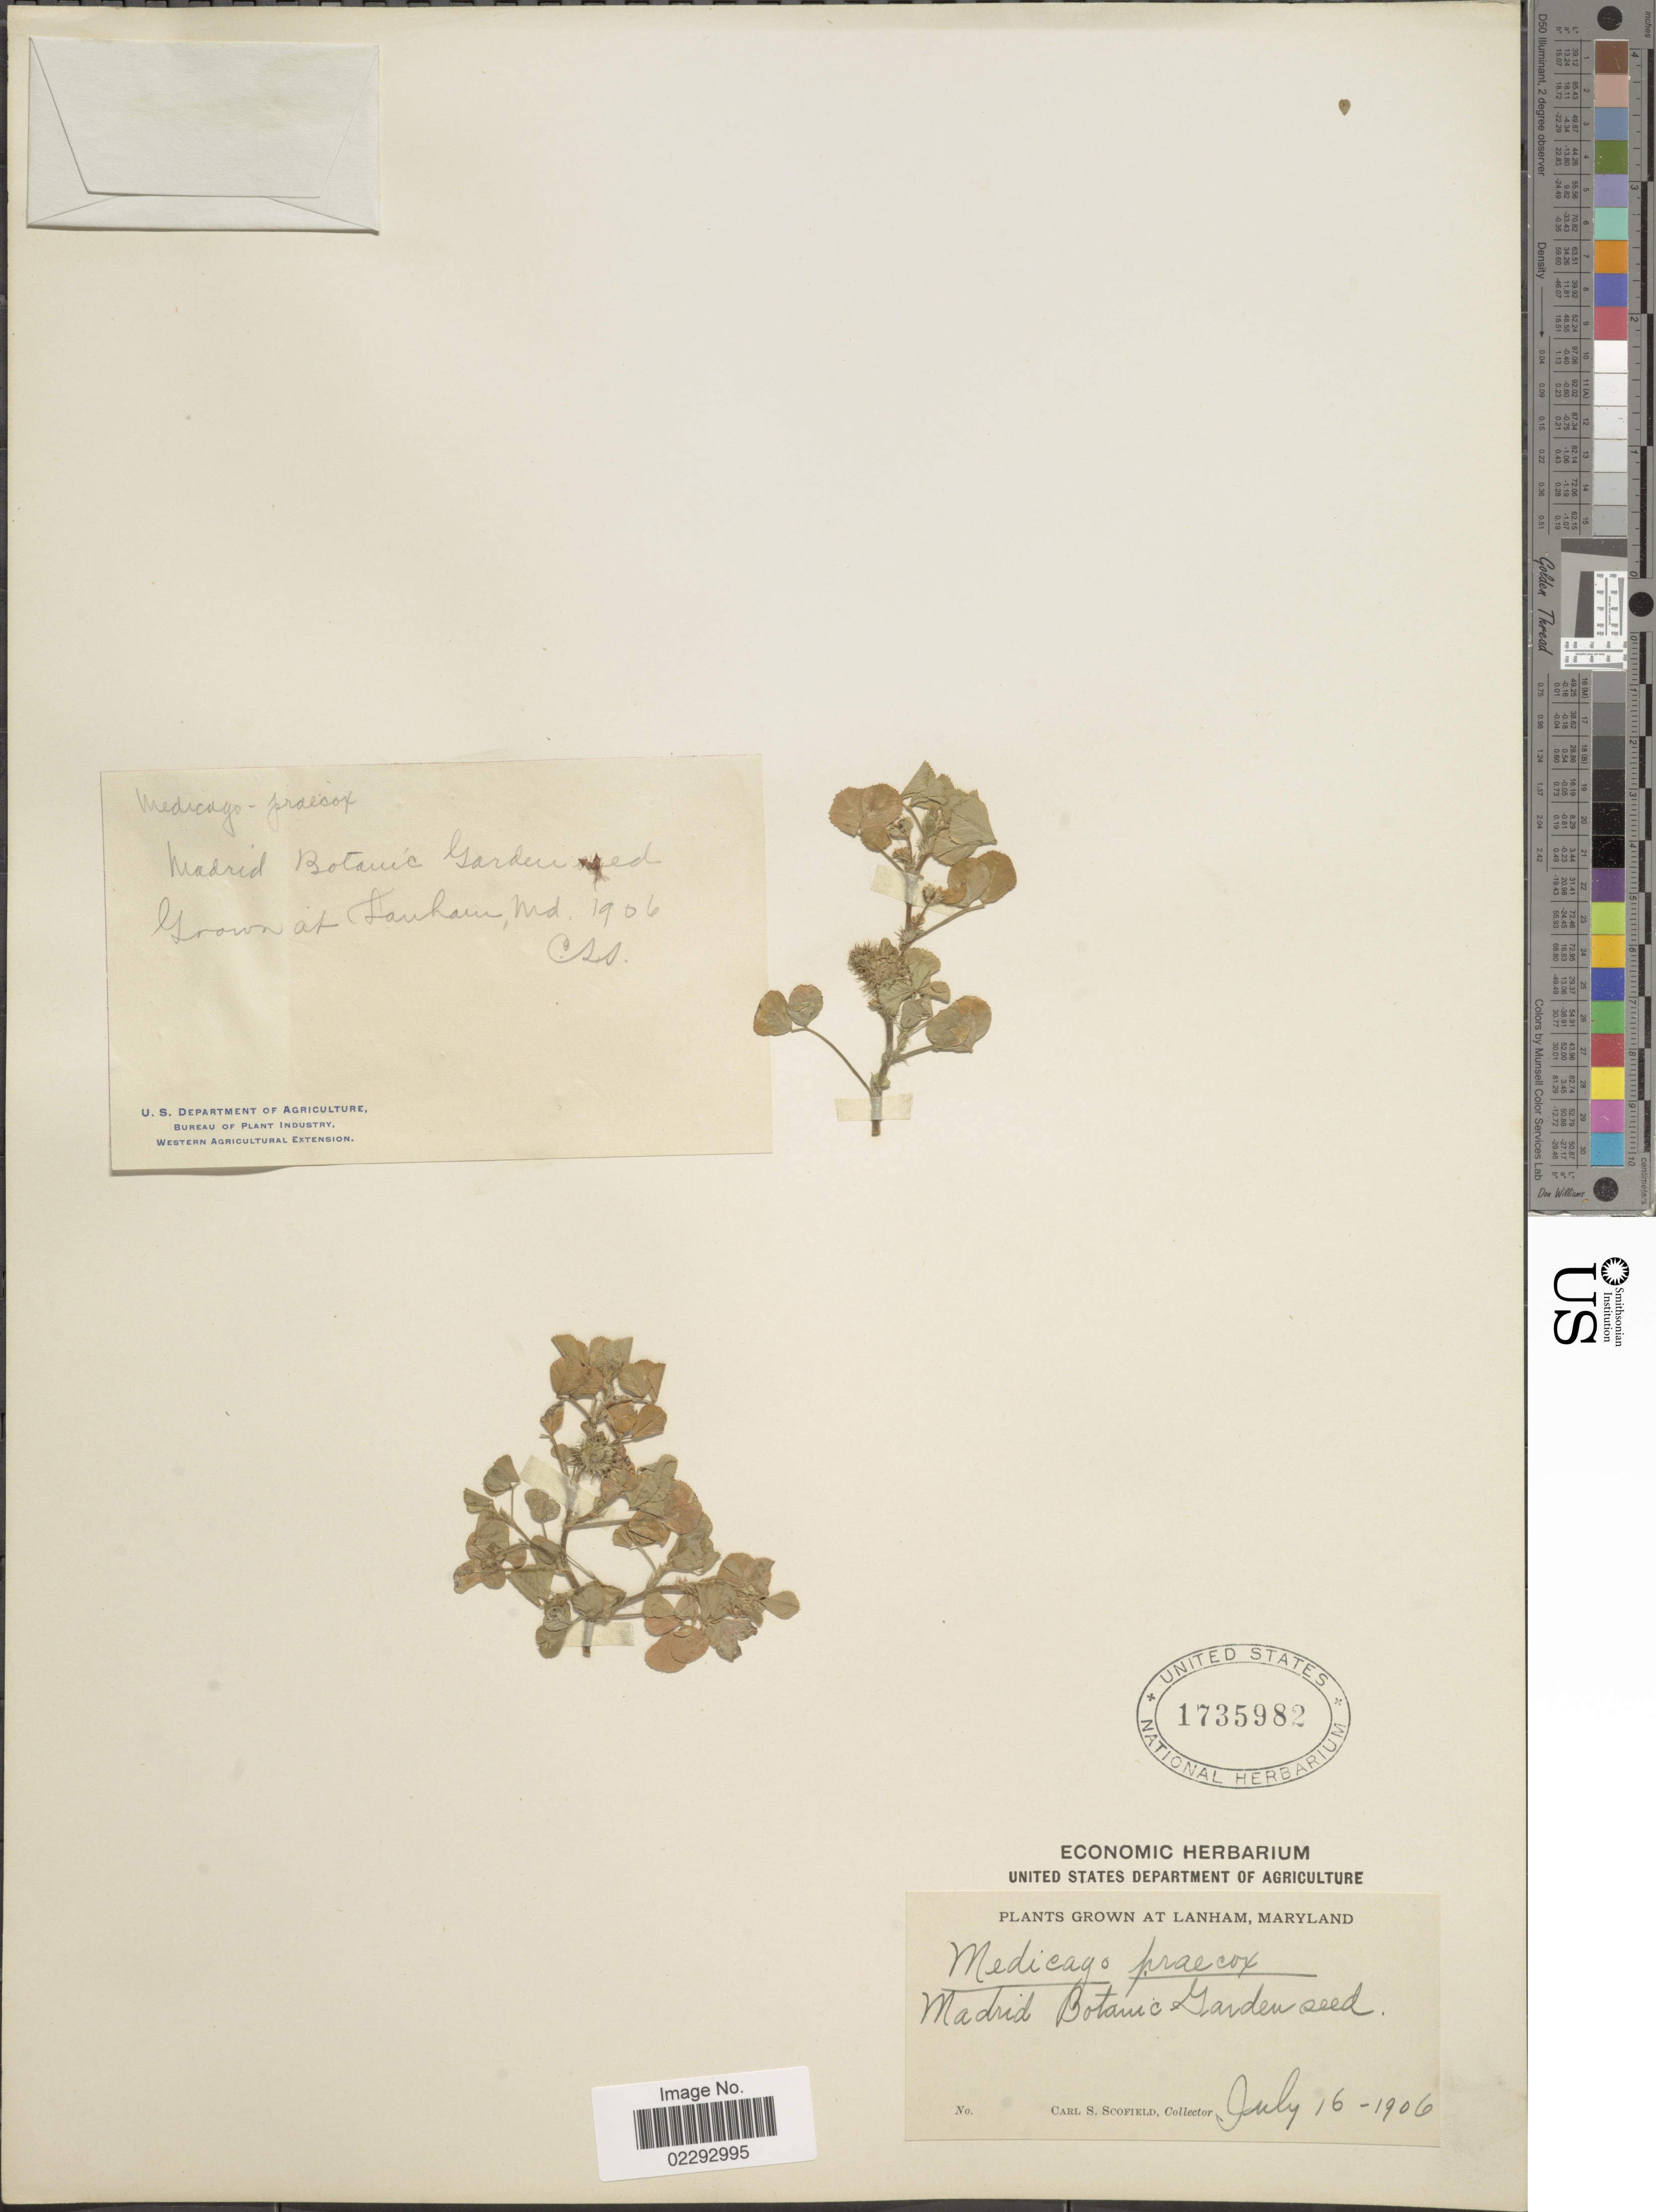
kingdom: Plantae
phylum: Tracheophyta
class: Magnoliopsida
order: Fabales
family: Fabaceae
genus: Medicago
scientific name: Medicago praecox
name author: DC.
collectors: C. Scofield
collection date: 1906-07-16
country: United States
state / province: Maryland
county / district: Prince George's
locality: Lanham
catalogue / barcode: US 1735982